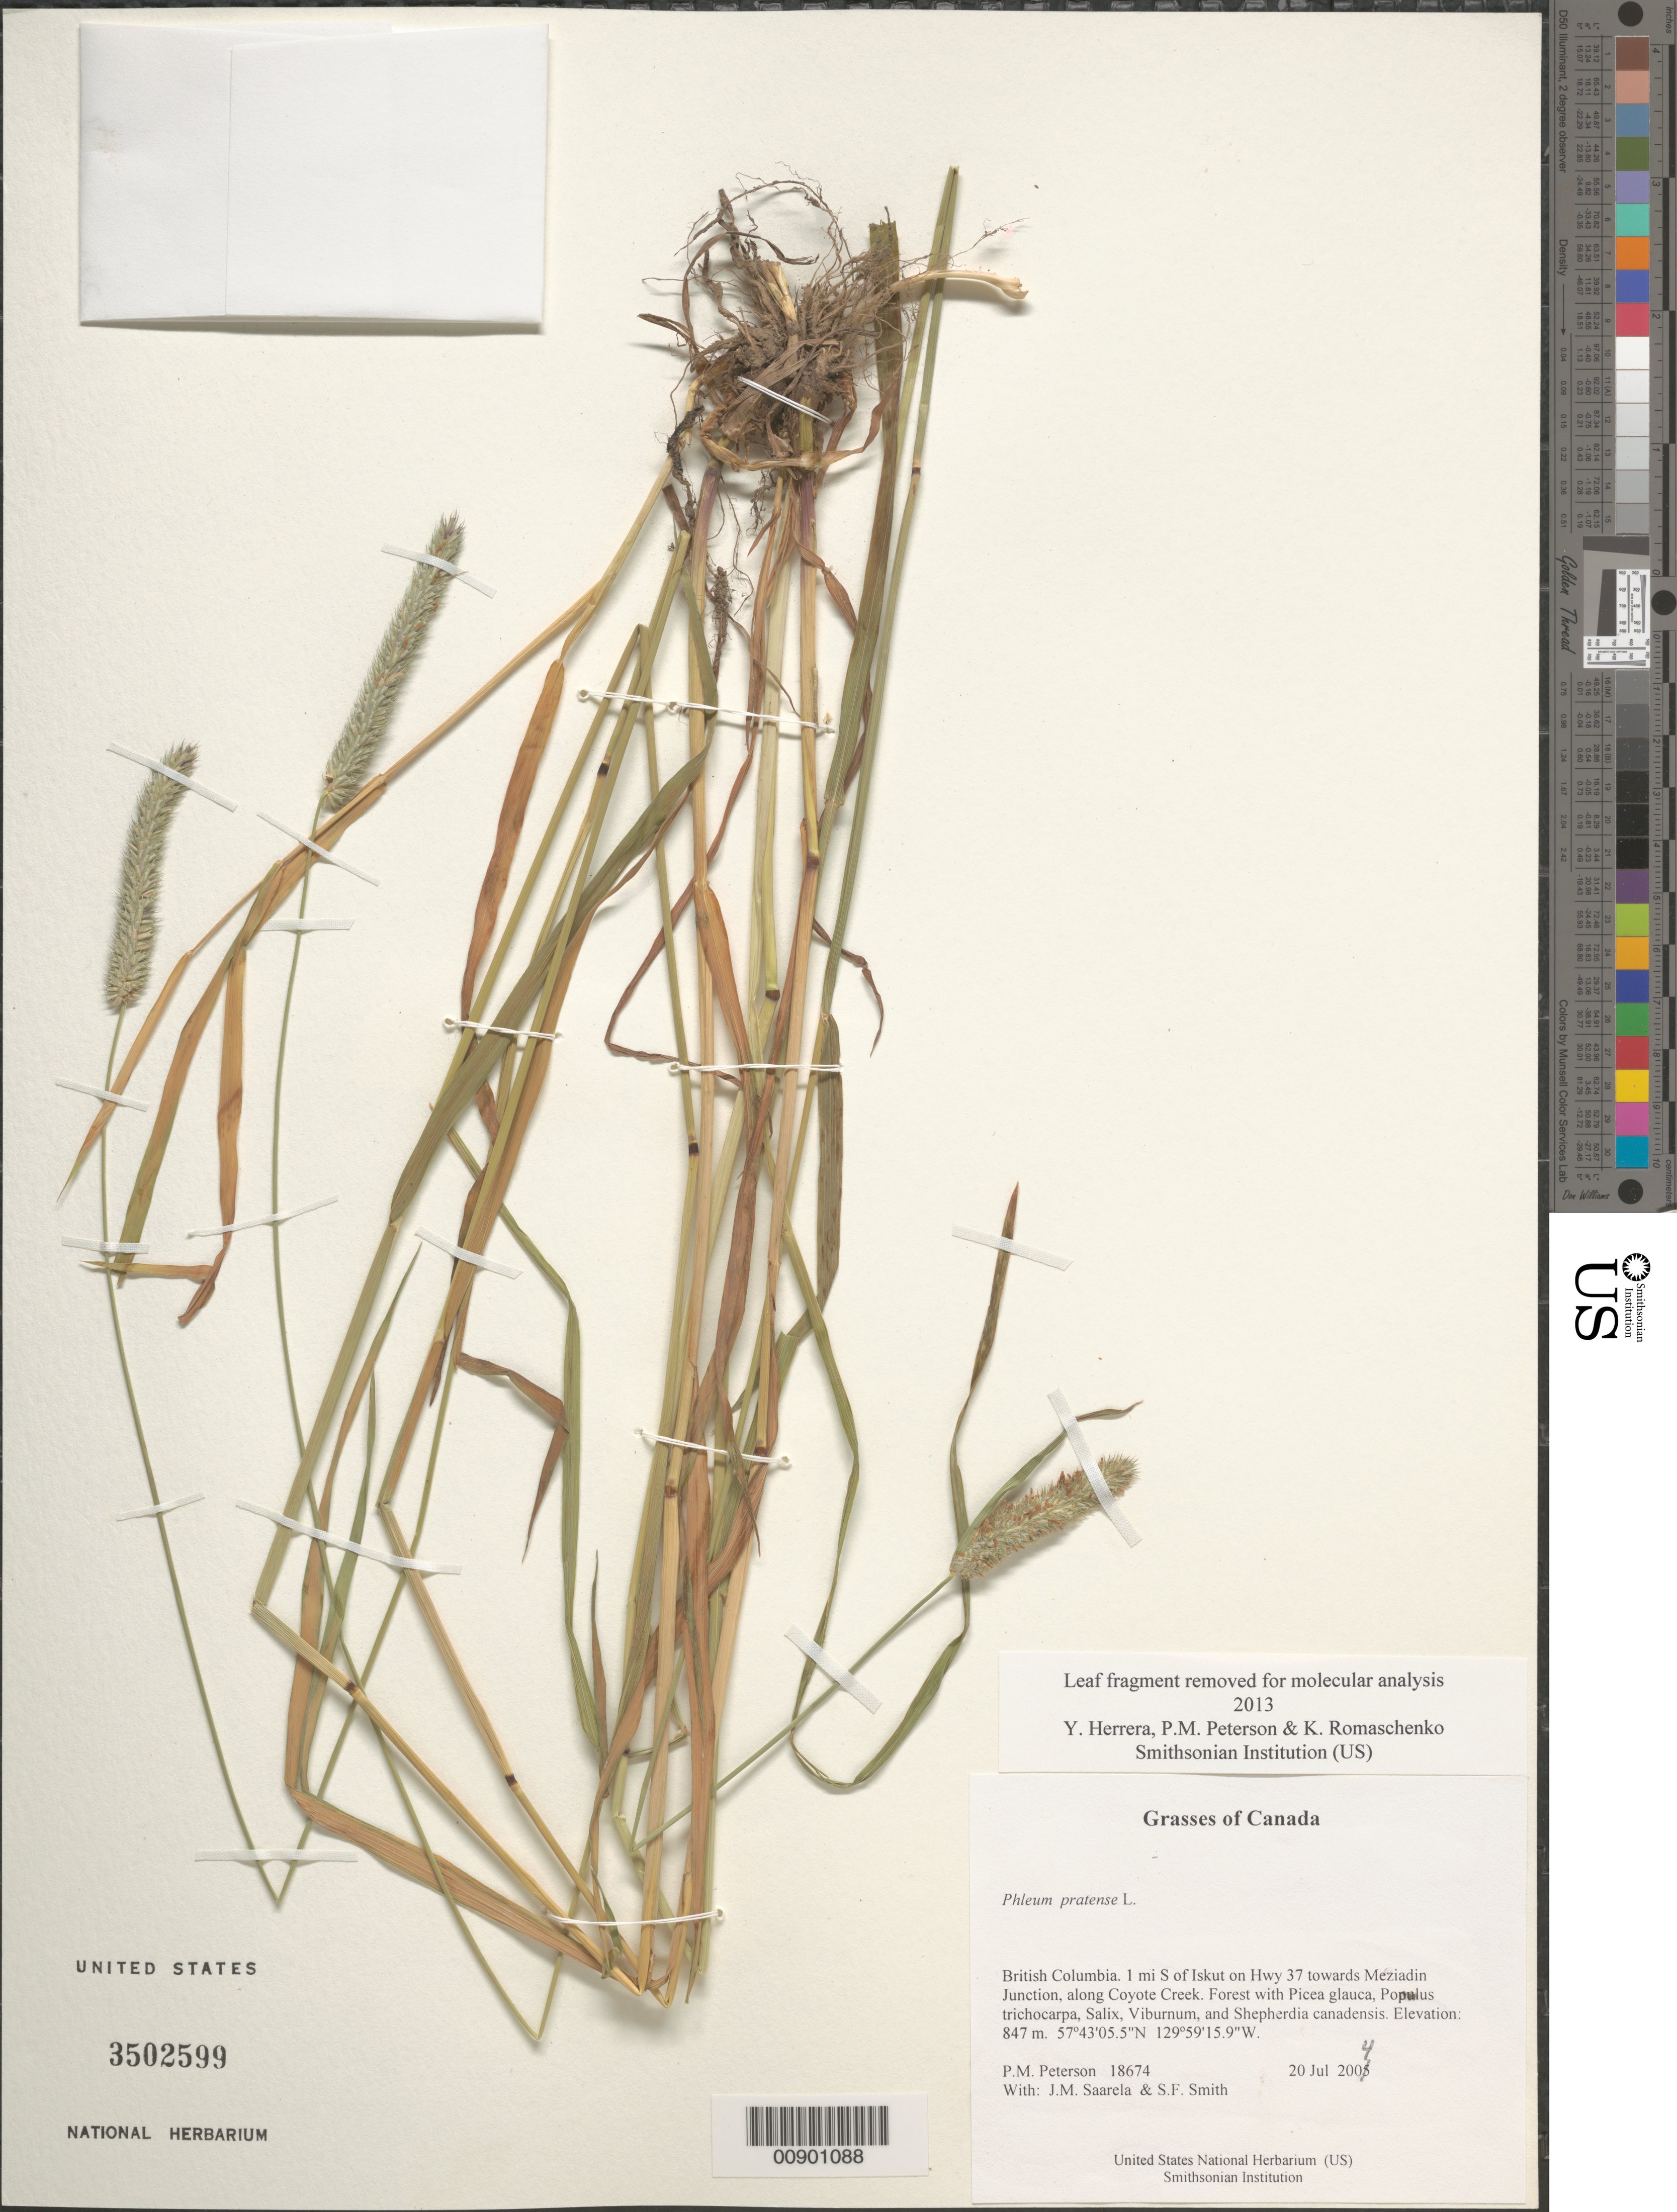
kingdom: Plantae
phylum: Tracheophyta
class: Liliopsida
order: Poales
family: Poaceae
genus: Phleum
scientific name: Phleum pratense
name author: L.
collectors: P. M. Peterson, J. Saarela & S.F. Smith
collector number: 18674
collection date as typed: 20 Jul 2004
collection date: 2004-07-20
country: Canada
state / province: British Columbia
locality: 1 mi S of Iskut on Hwy 37 towards Meziadin Junction, along Coyote Creek. Forest with Picea glauca, Populus trichocarpa, Salix, Viburnum, and Shepherdia canadensis.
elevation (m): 847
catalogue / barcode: US 3502599